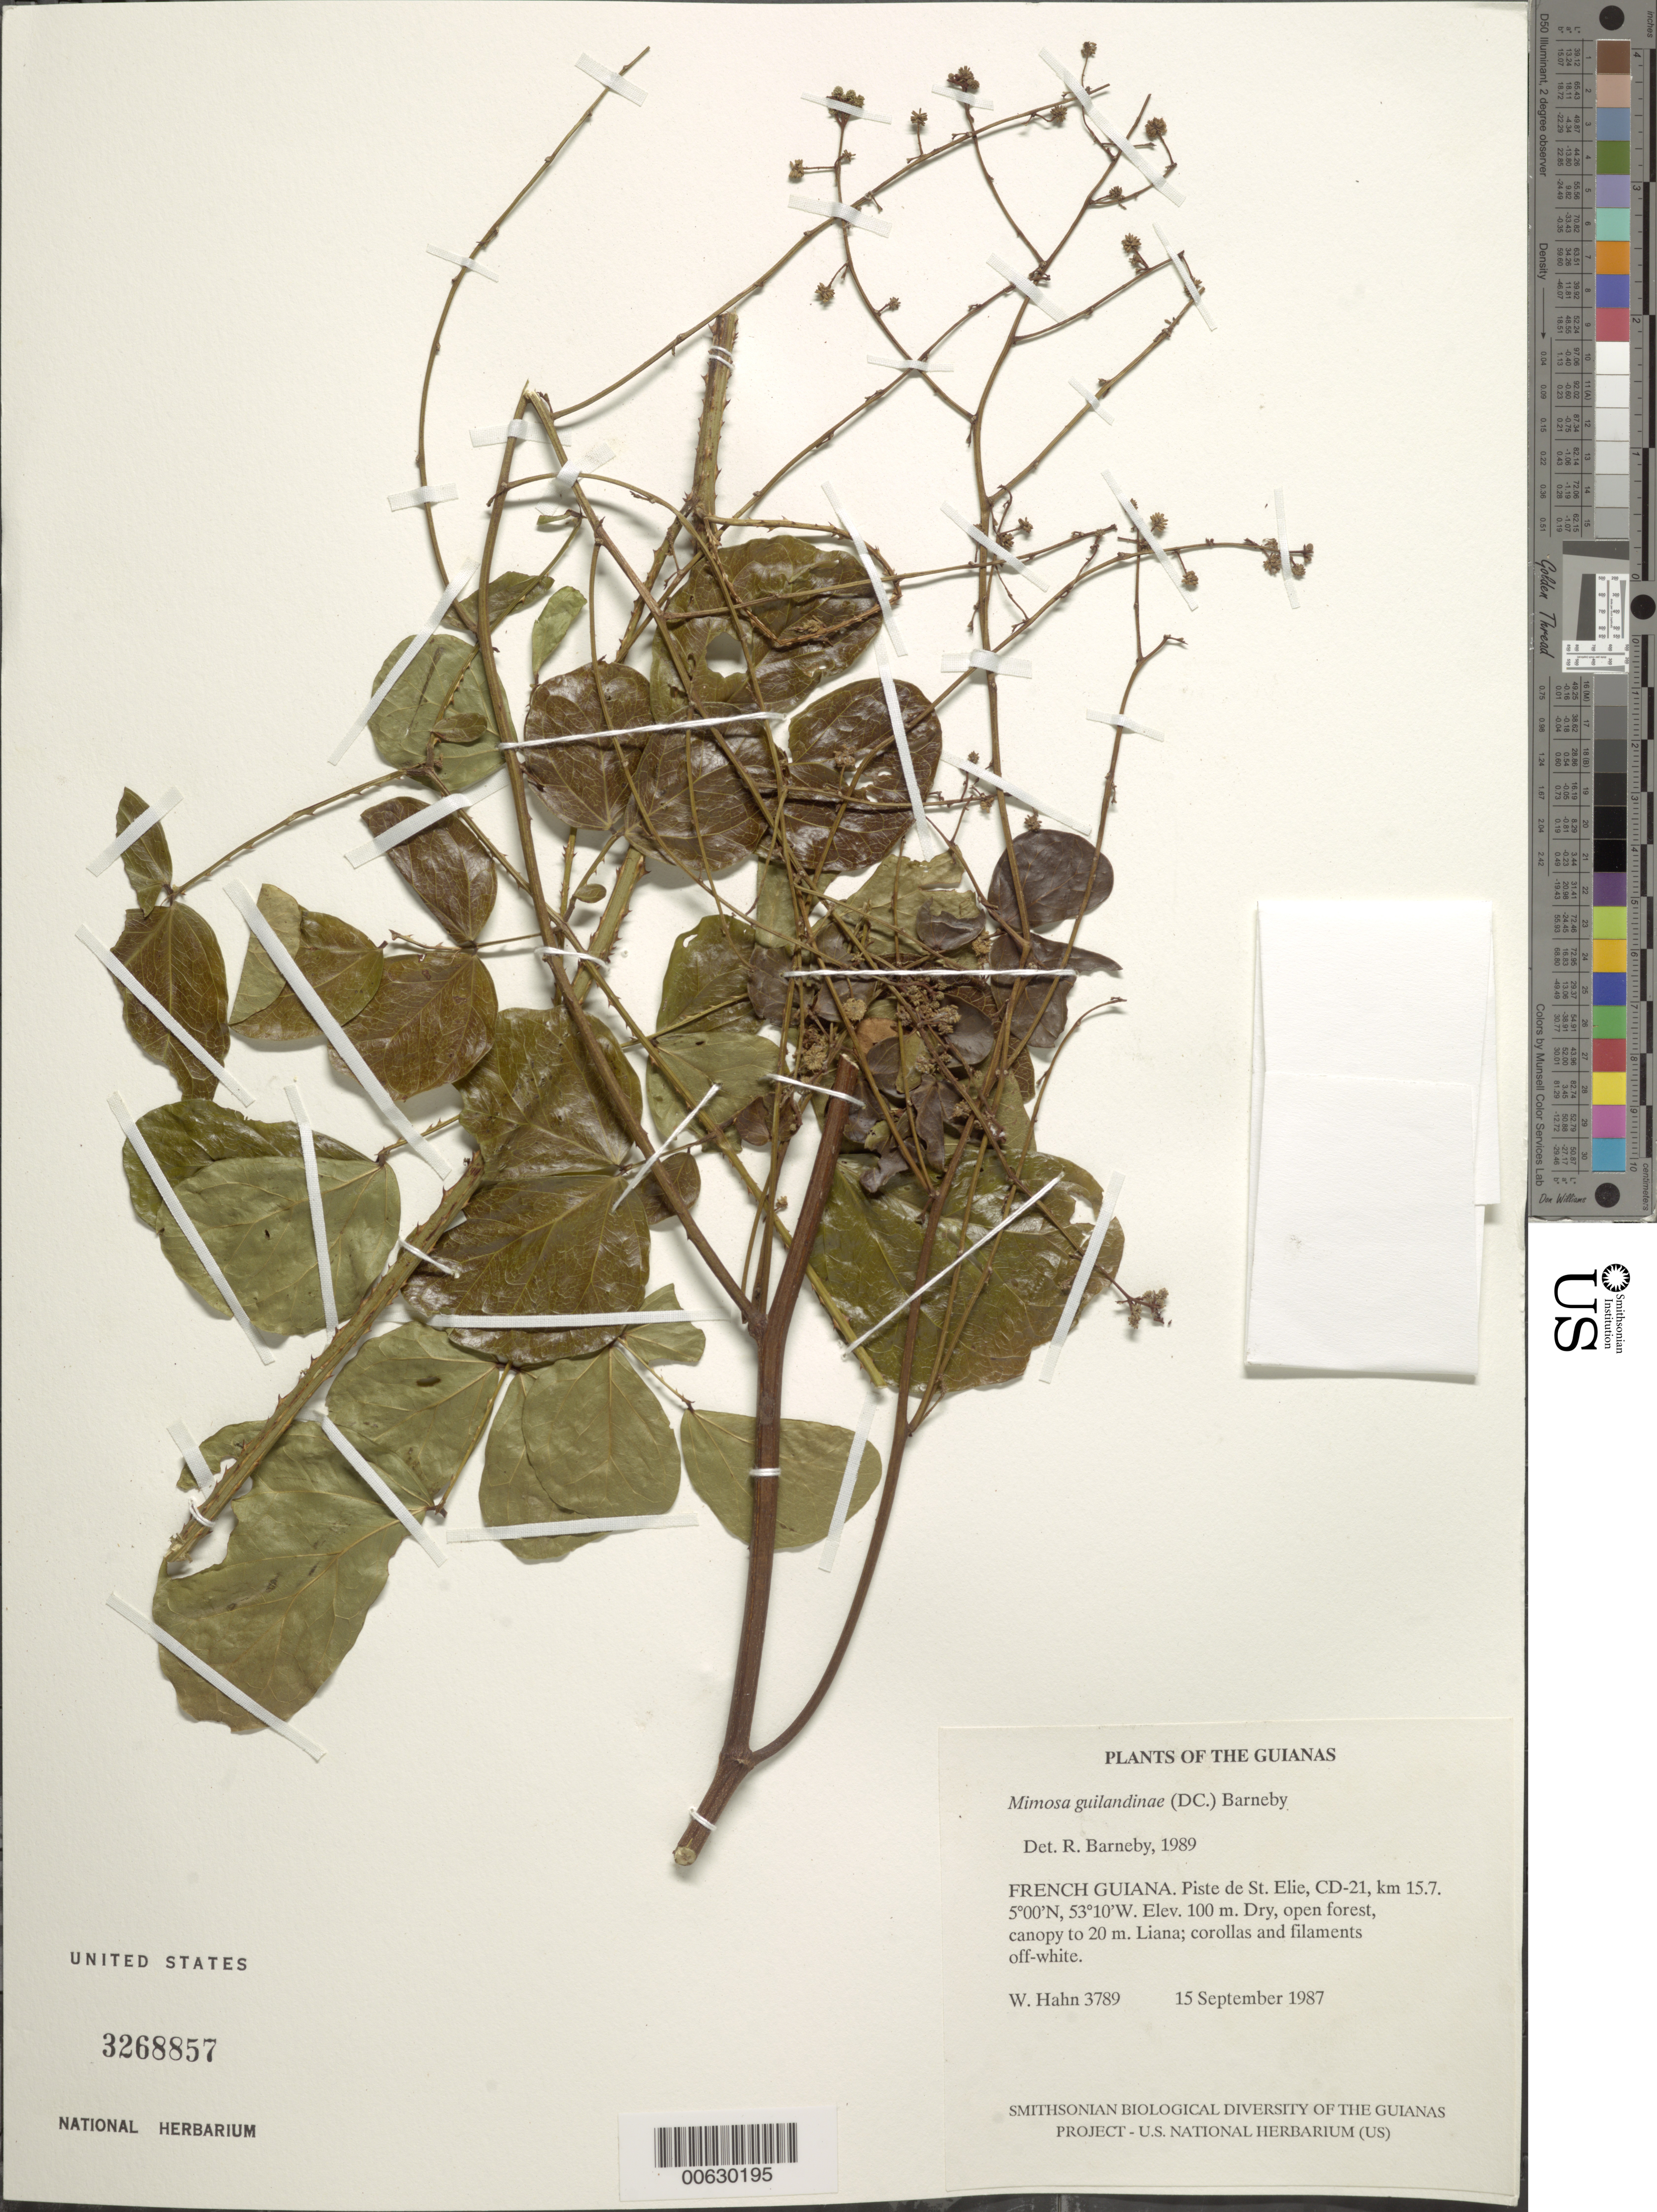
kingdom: Plantae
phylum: Tracheophyta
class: Magnoliopsida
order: Fabales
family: Fabaceae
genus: Mimosa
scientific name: Mimosa guilandinae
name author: (DC.) Barneby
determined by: Barneby, Rupert C., (NY)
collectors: W. Hahn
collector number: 3789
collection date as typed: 15 September 1987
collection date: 1987-09-15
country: French Guiana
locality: Piste de St. Elie, CD-21, km 15.7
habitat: Dry, open forest, canopy to 20 m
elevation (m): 100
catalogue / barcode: US 3268857